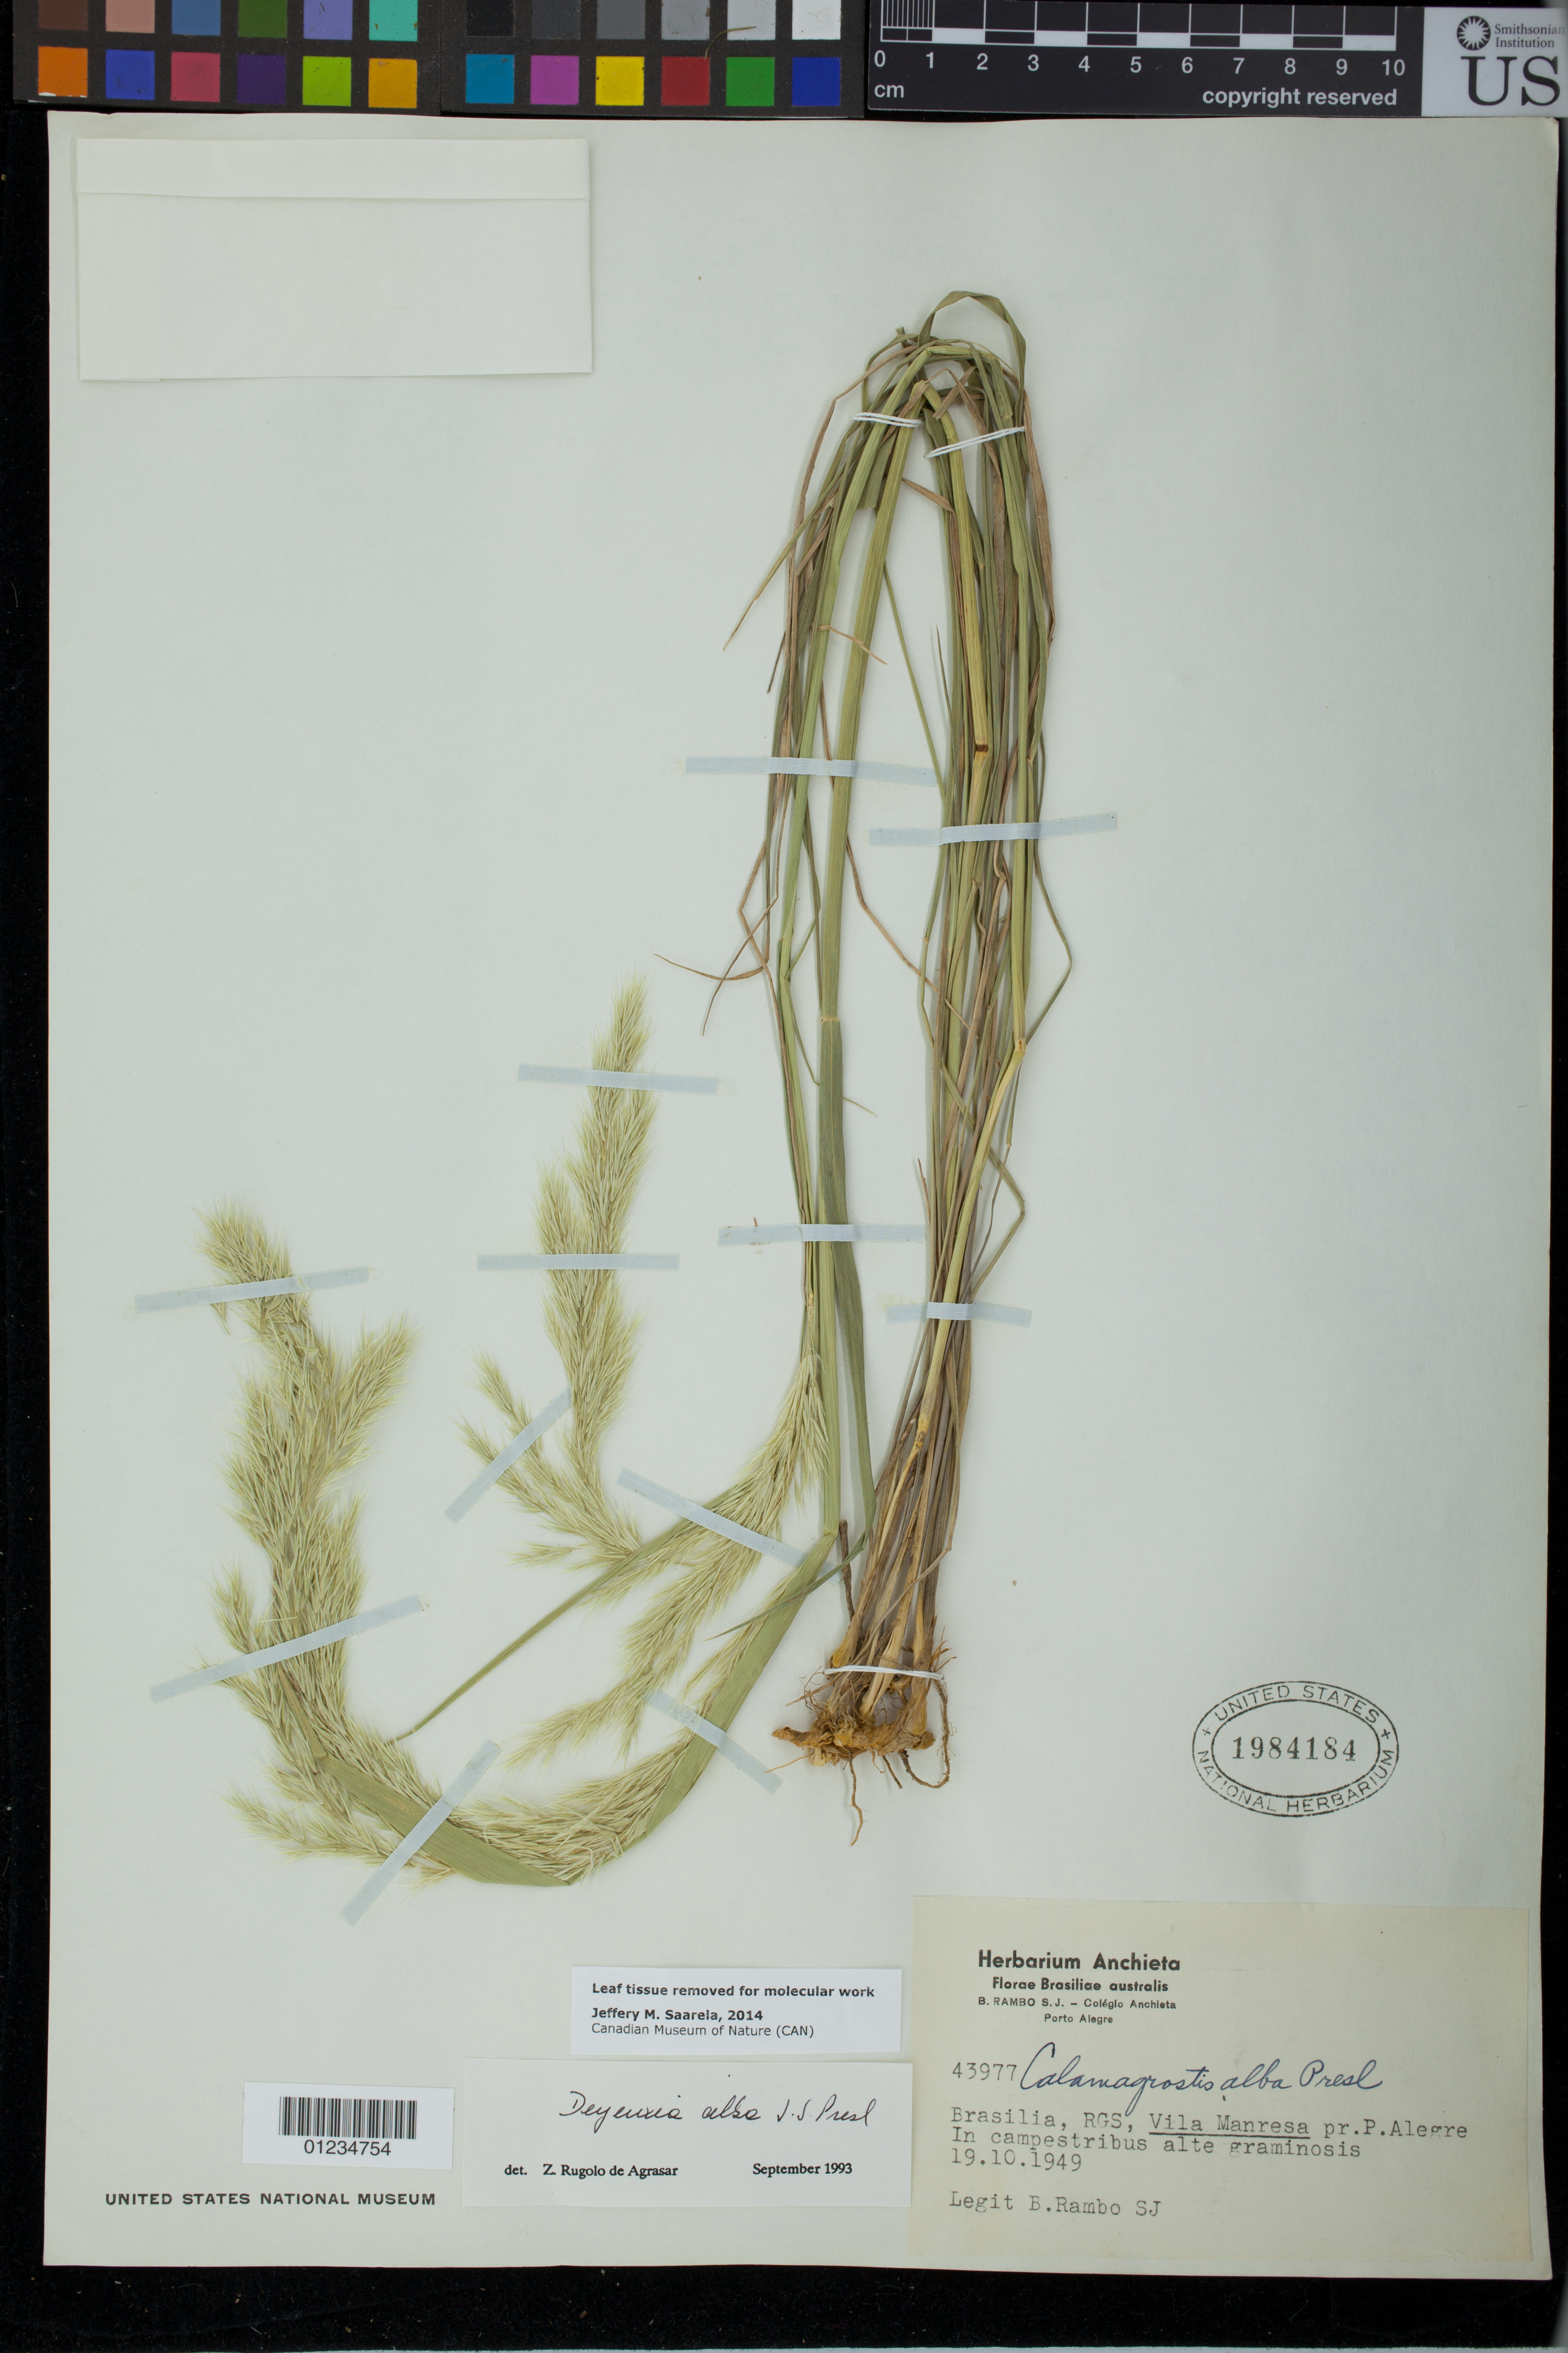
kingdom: Plantae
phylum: Tracheophyta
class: Liliopsida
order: Poales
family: Poaceae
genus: Cinnagrostis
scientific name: Cinnagrostis alba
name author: (J. Presl) P.M. Peterson et al.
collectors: B. Rambo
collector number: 43977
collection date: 1949-10-19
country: Brazil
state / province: Rio Grande do Sul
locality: Vila Manresa pr. P. Alegre.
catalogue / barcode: US 1984184